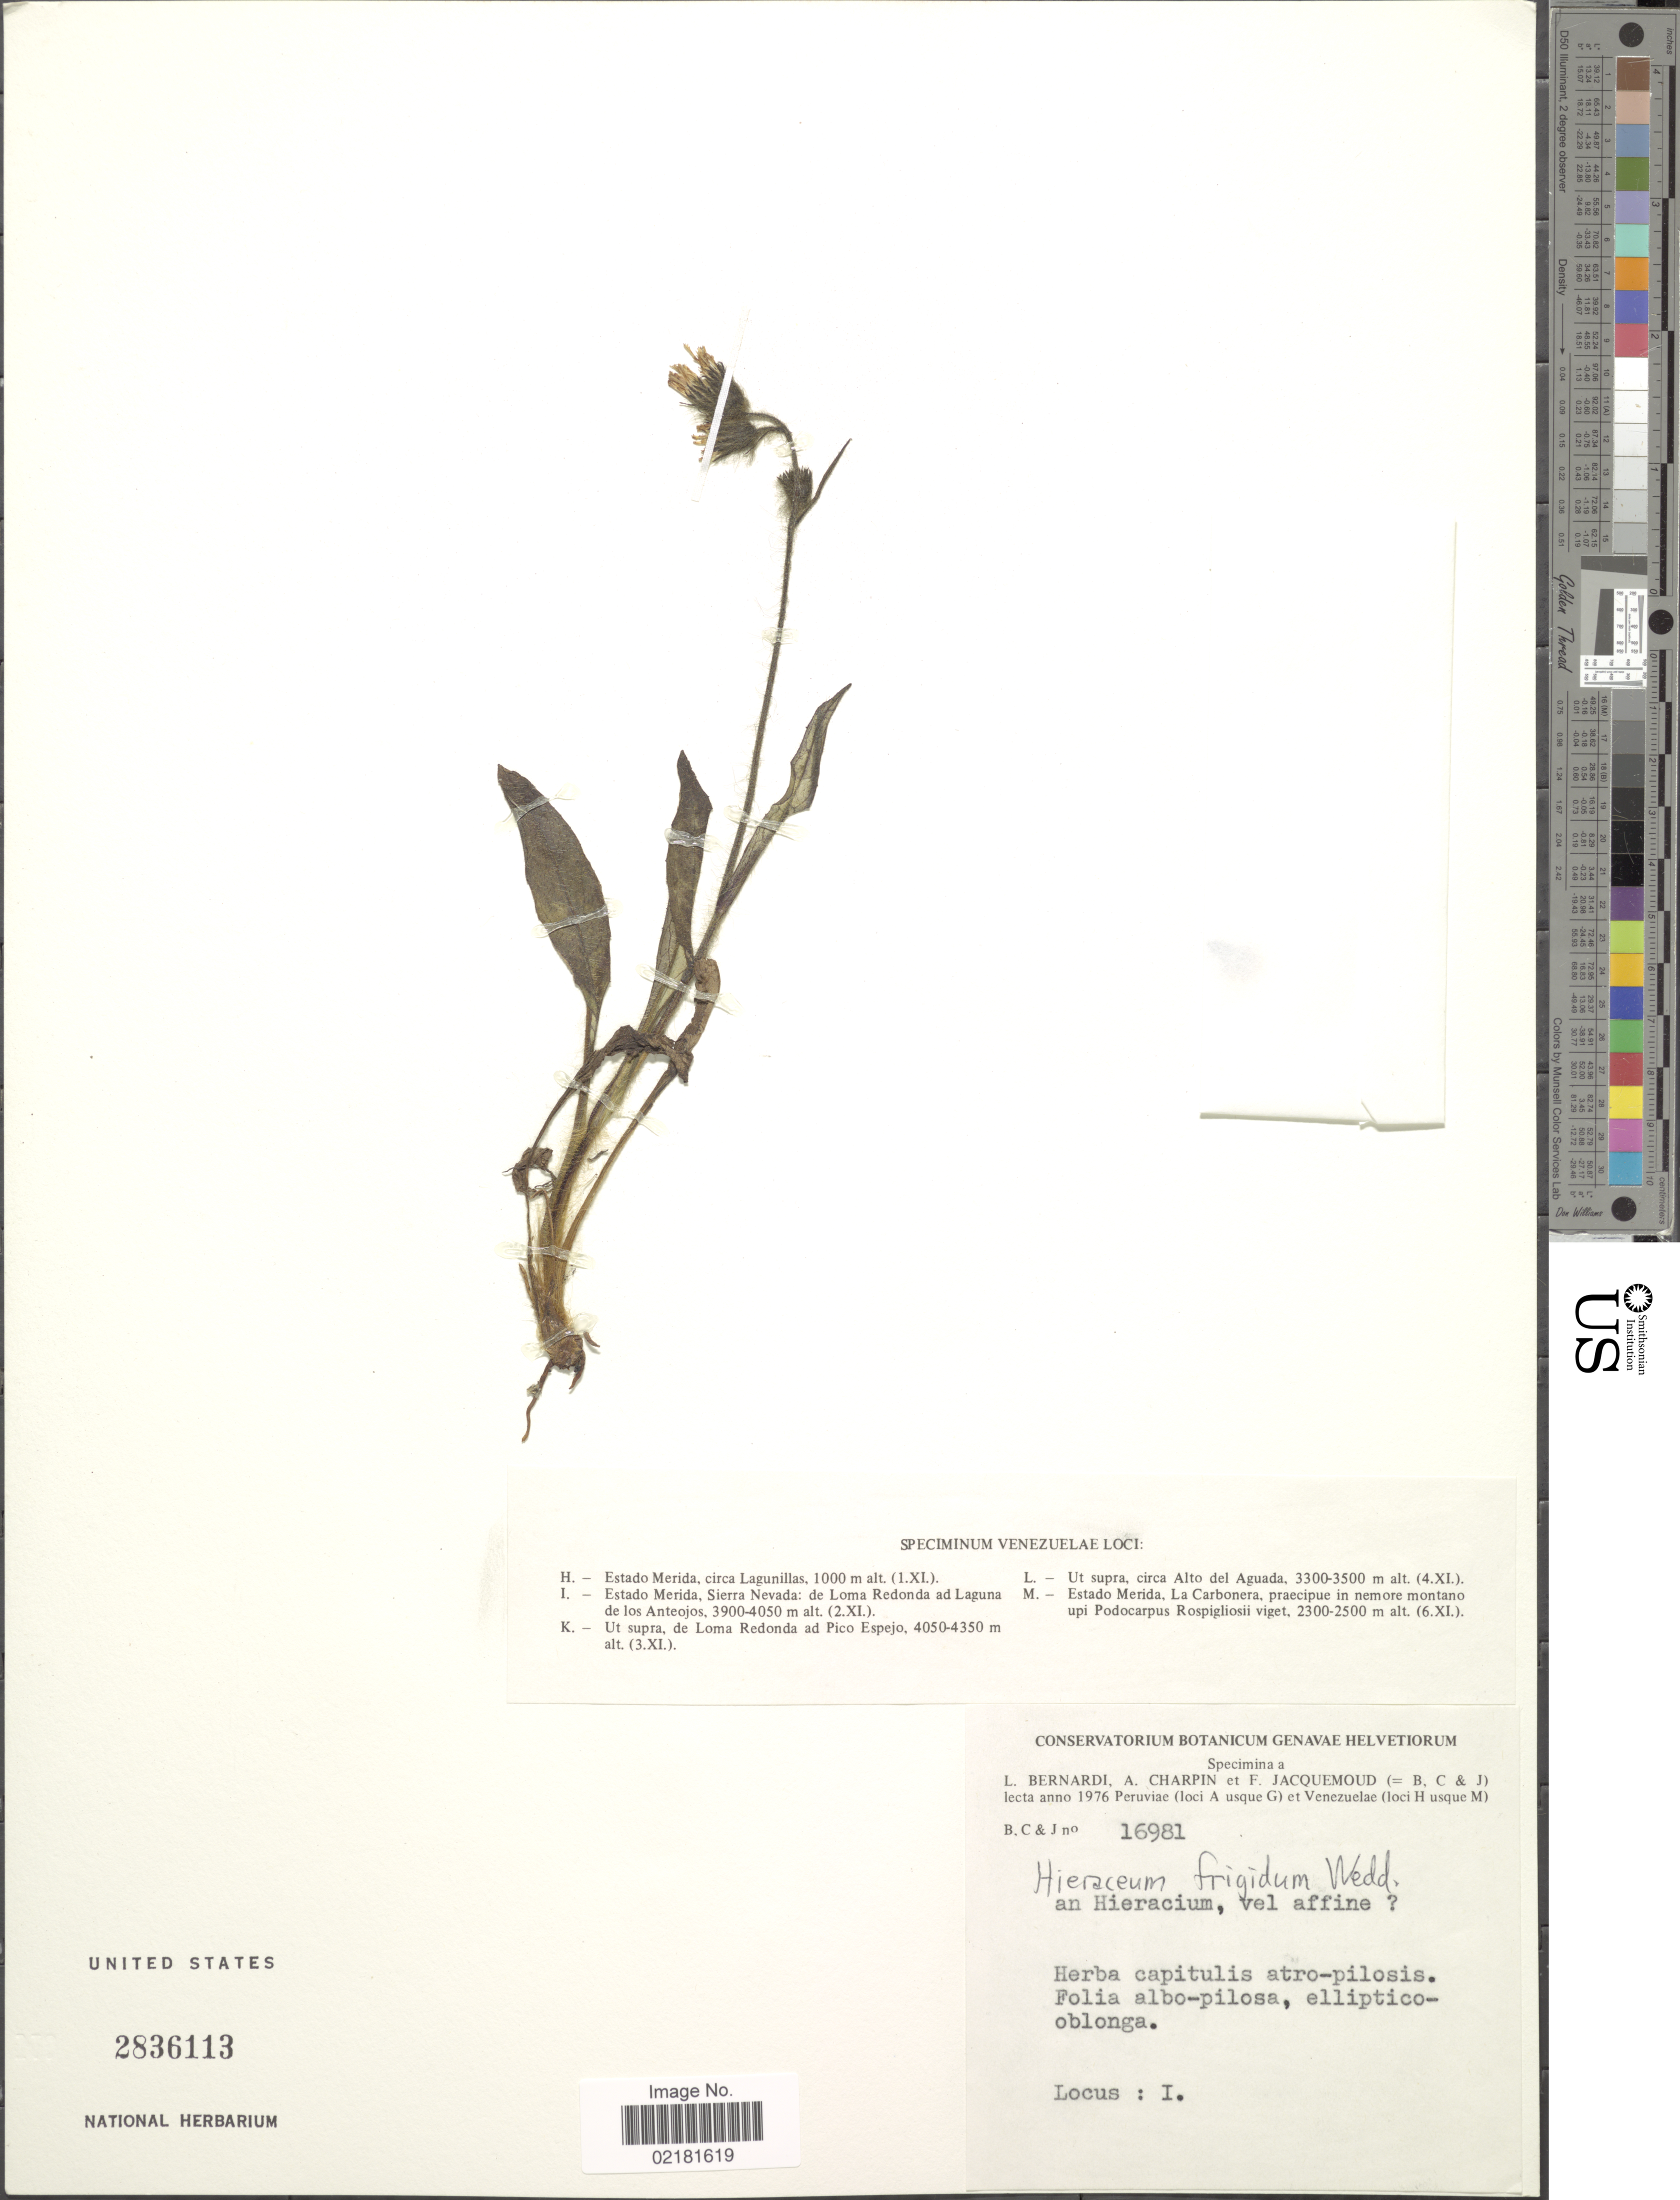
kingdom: Plantae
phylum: Tracheophyta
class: Magnoliopsida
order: Asterales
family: Asteraceae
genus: Hieracium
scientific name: Hieracium jubatum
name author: Fr.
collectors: L. Bernardi, A. Charpin & F. Jacquemoud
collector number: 16981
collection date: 1976-11-02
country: Venezuela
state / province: Mérida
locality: Estado Merida, Sierra Nevada: de Loma Redonda ad Laguna de los Anteojos.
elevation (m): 3900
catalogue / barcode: US 2836113